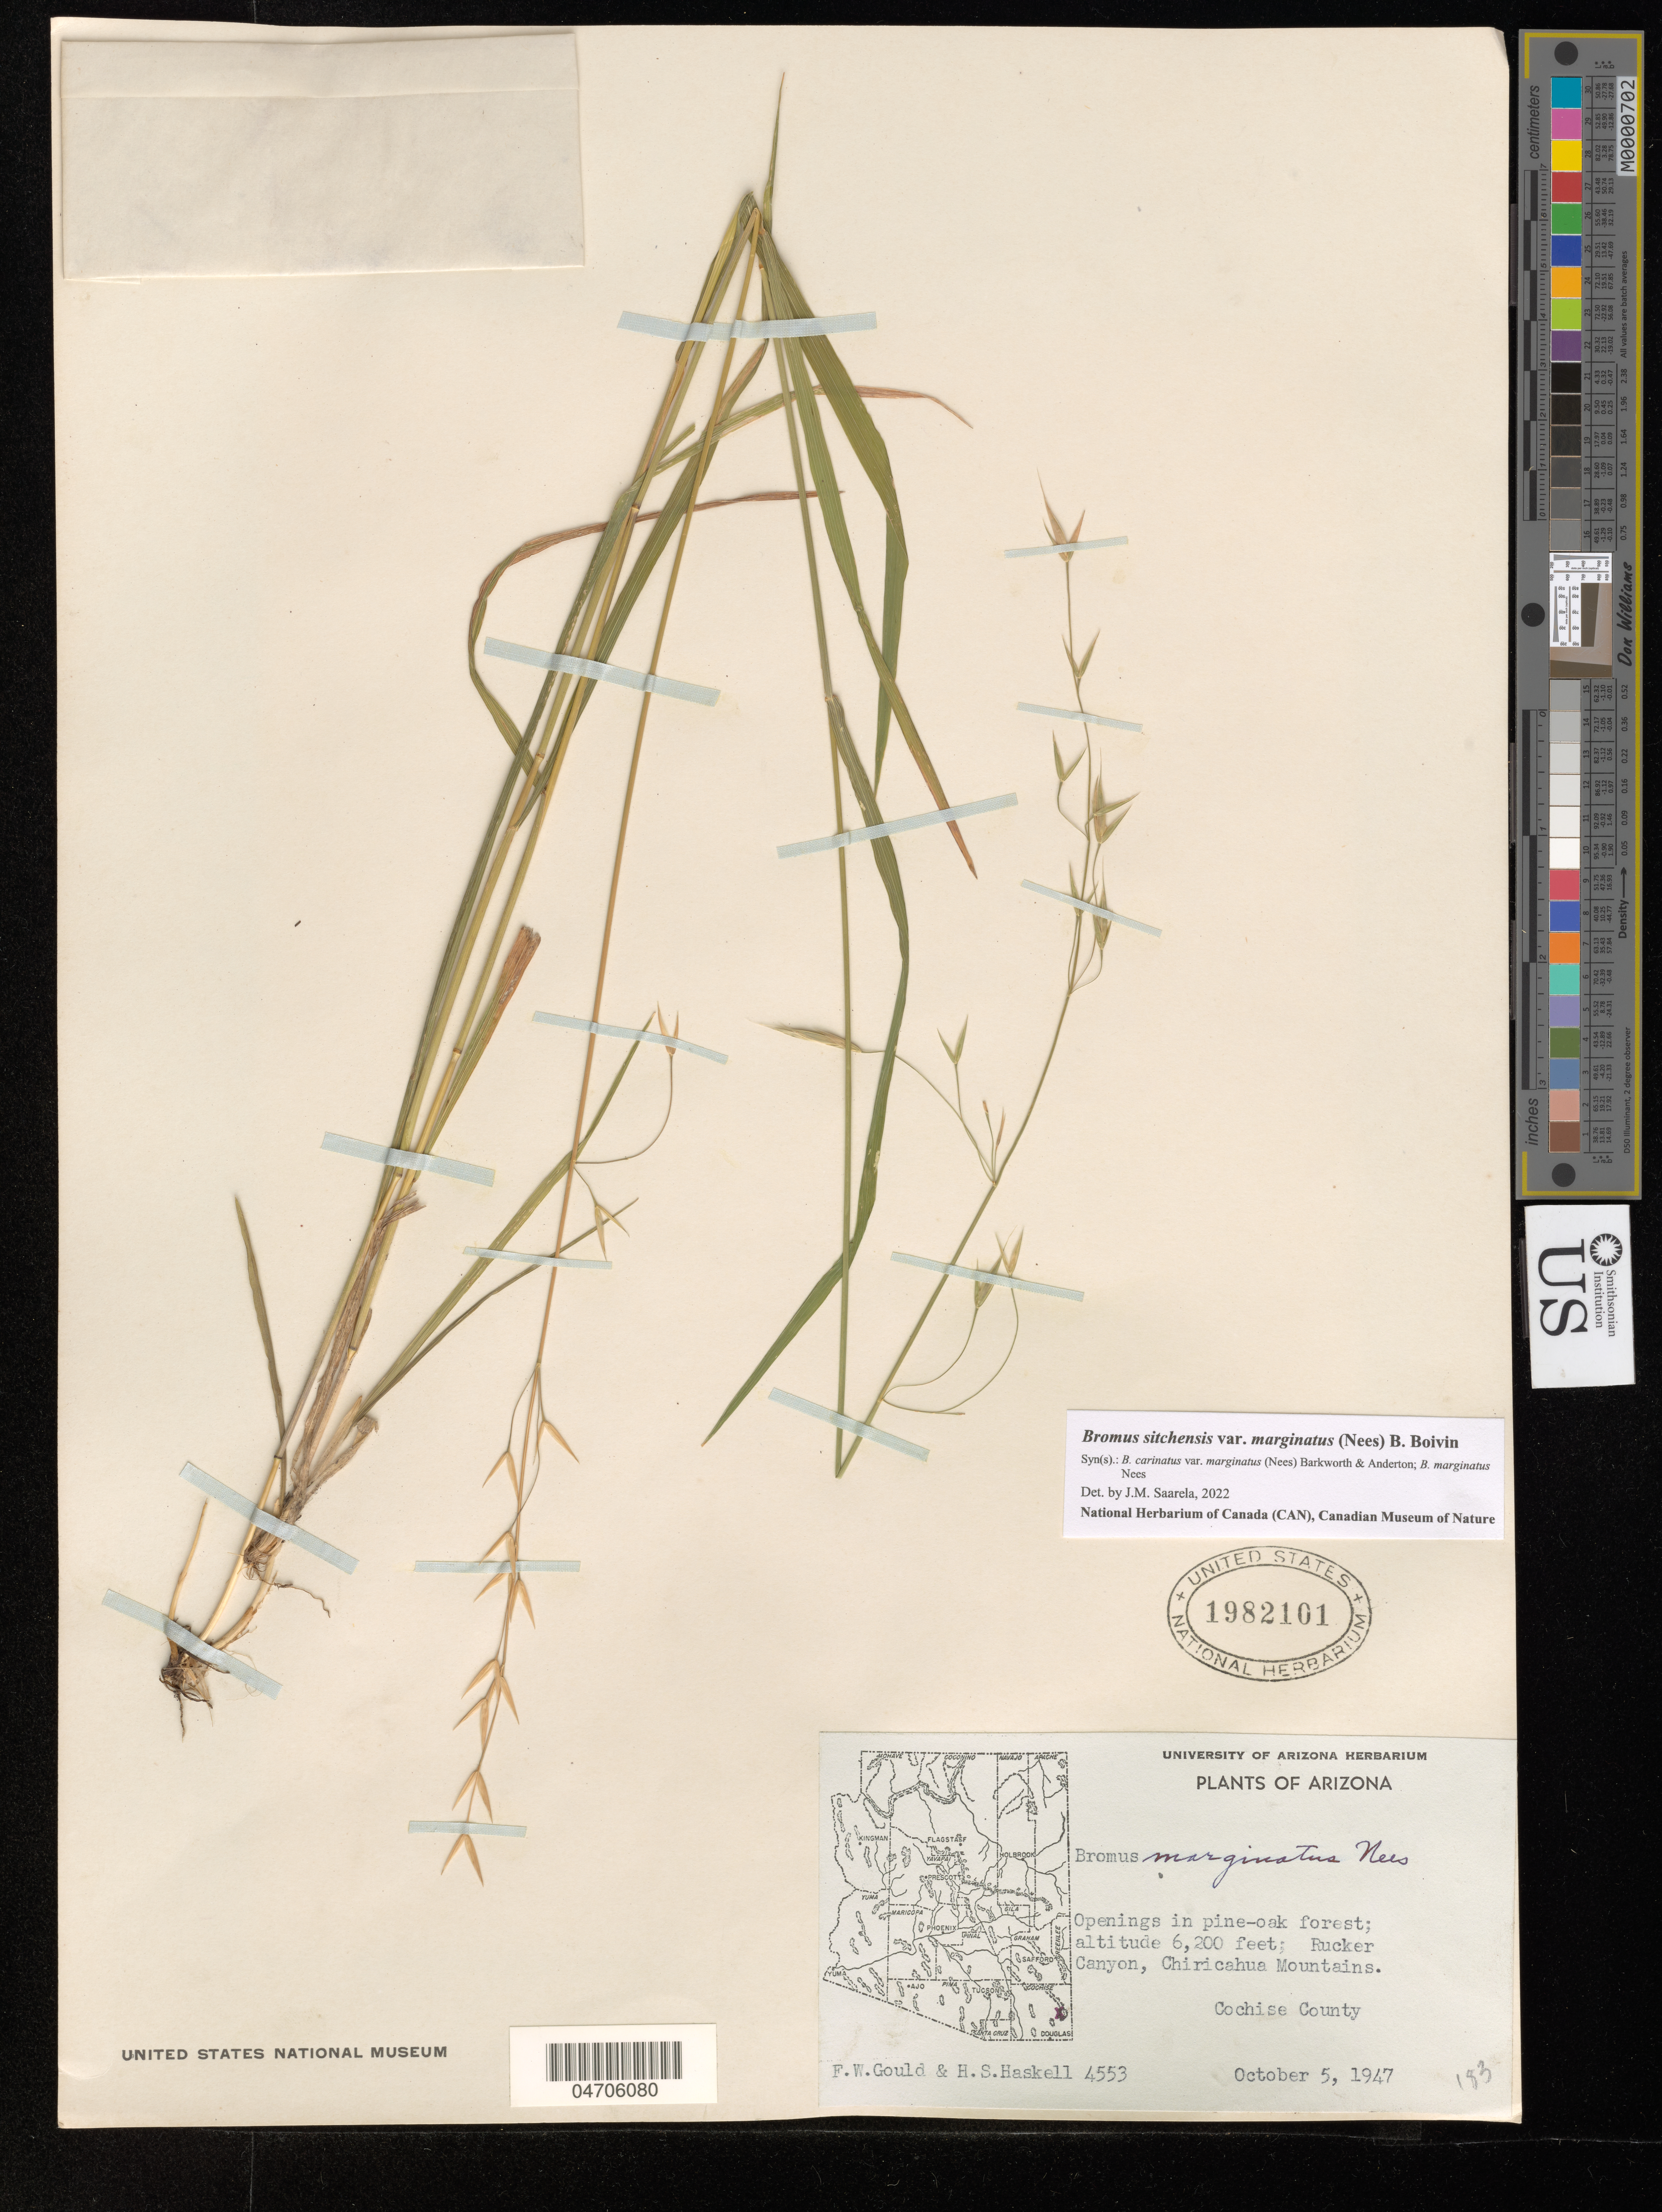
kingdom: Plantae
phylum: Tracheophyta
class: Liliopsida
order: Poales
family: Poaceae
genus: Bromus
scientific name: Bromus sitchensis var. polyanthus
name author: (Scribn. ex Shear) R.E. Brainerd & Otting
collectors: F. W. Gould & H. Haskell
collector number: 4553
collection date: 1947-10-05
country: United States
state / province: Arizona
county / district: Cochise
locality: Rucker Canyon, Chiricahua Mountains. Cochise County.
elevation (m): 1890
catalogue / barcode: US 1982101